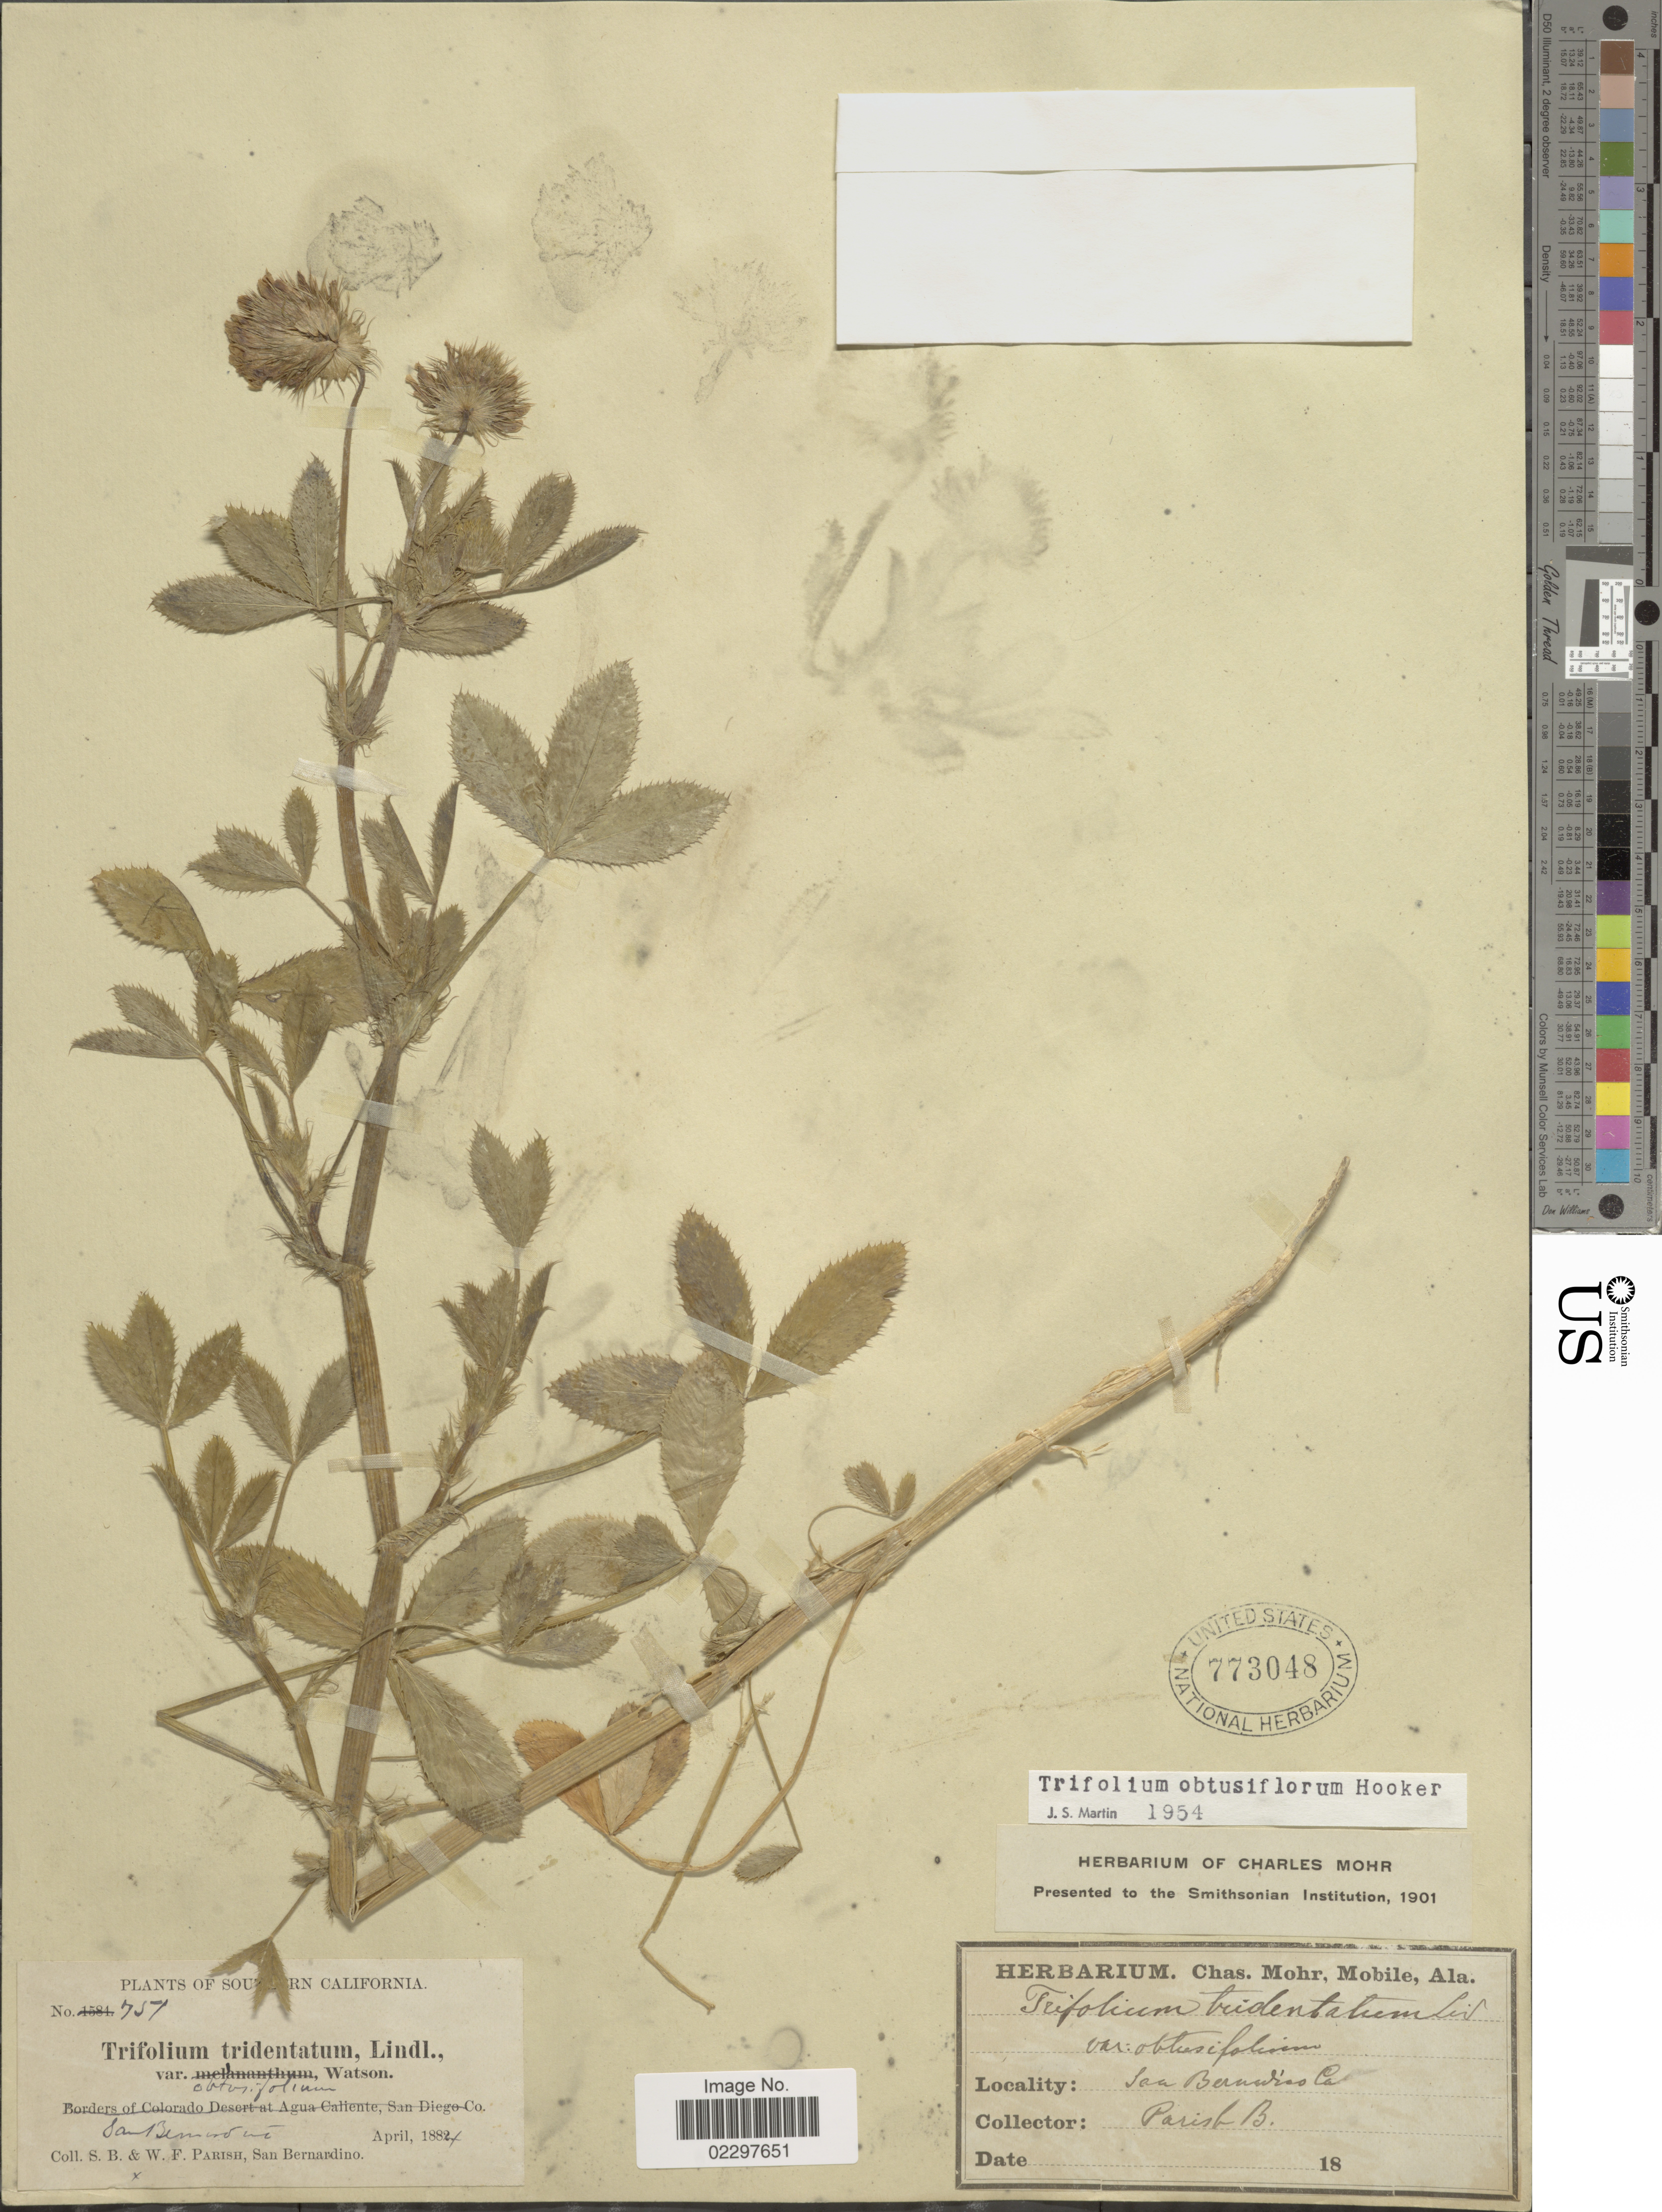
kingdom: Plantae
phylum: Tracheophyta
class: Magnoliopsida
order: Fabales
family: Fabaceae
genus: Trifolium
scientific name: Trifolium obtusiflorum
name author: Hook.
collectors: S. B. Parish & W. F. Parish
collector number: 751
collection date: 1884-04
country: United States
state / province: California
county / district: San Bernardino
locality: Southern California, San Bernardino Co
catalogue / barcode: US 773048